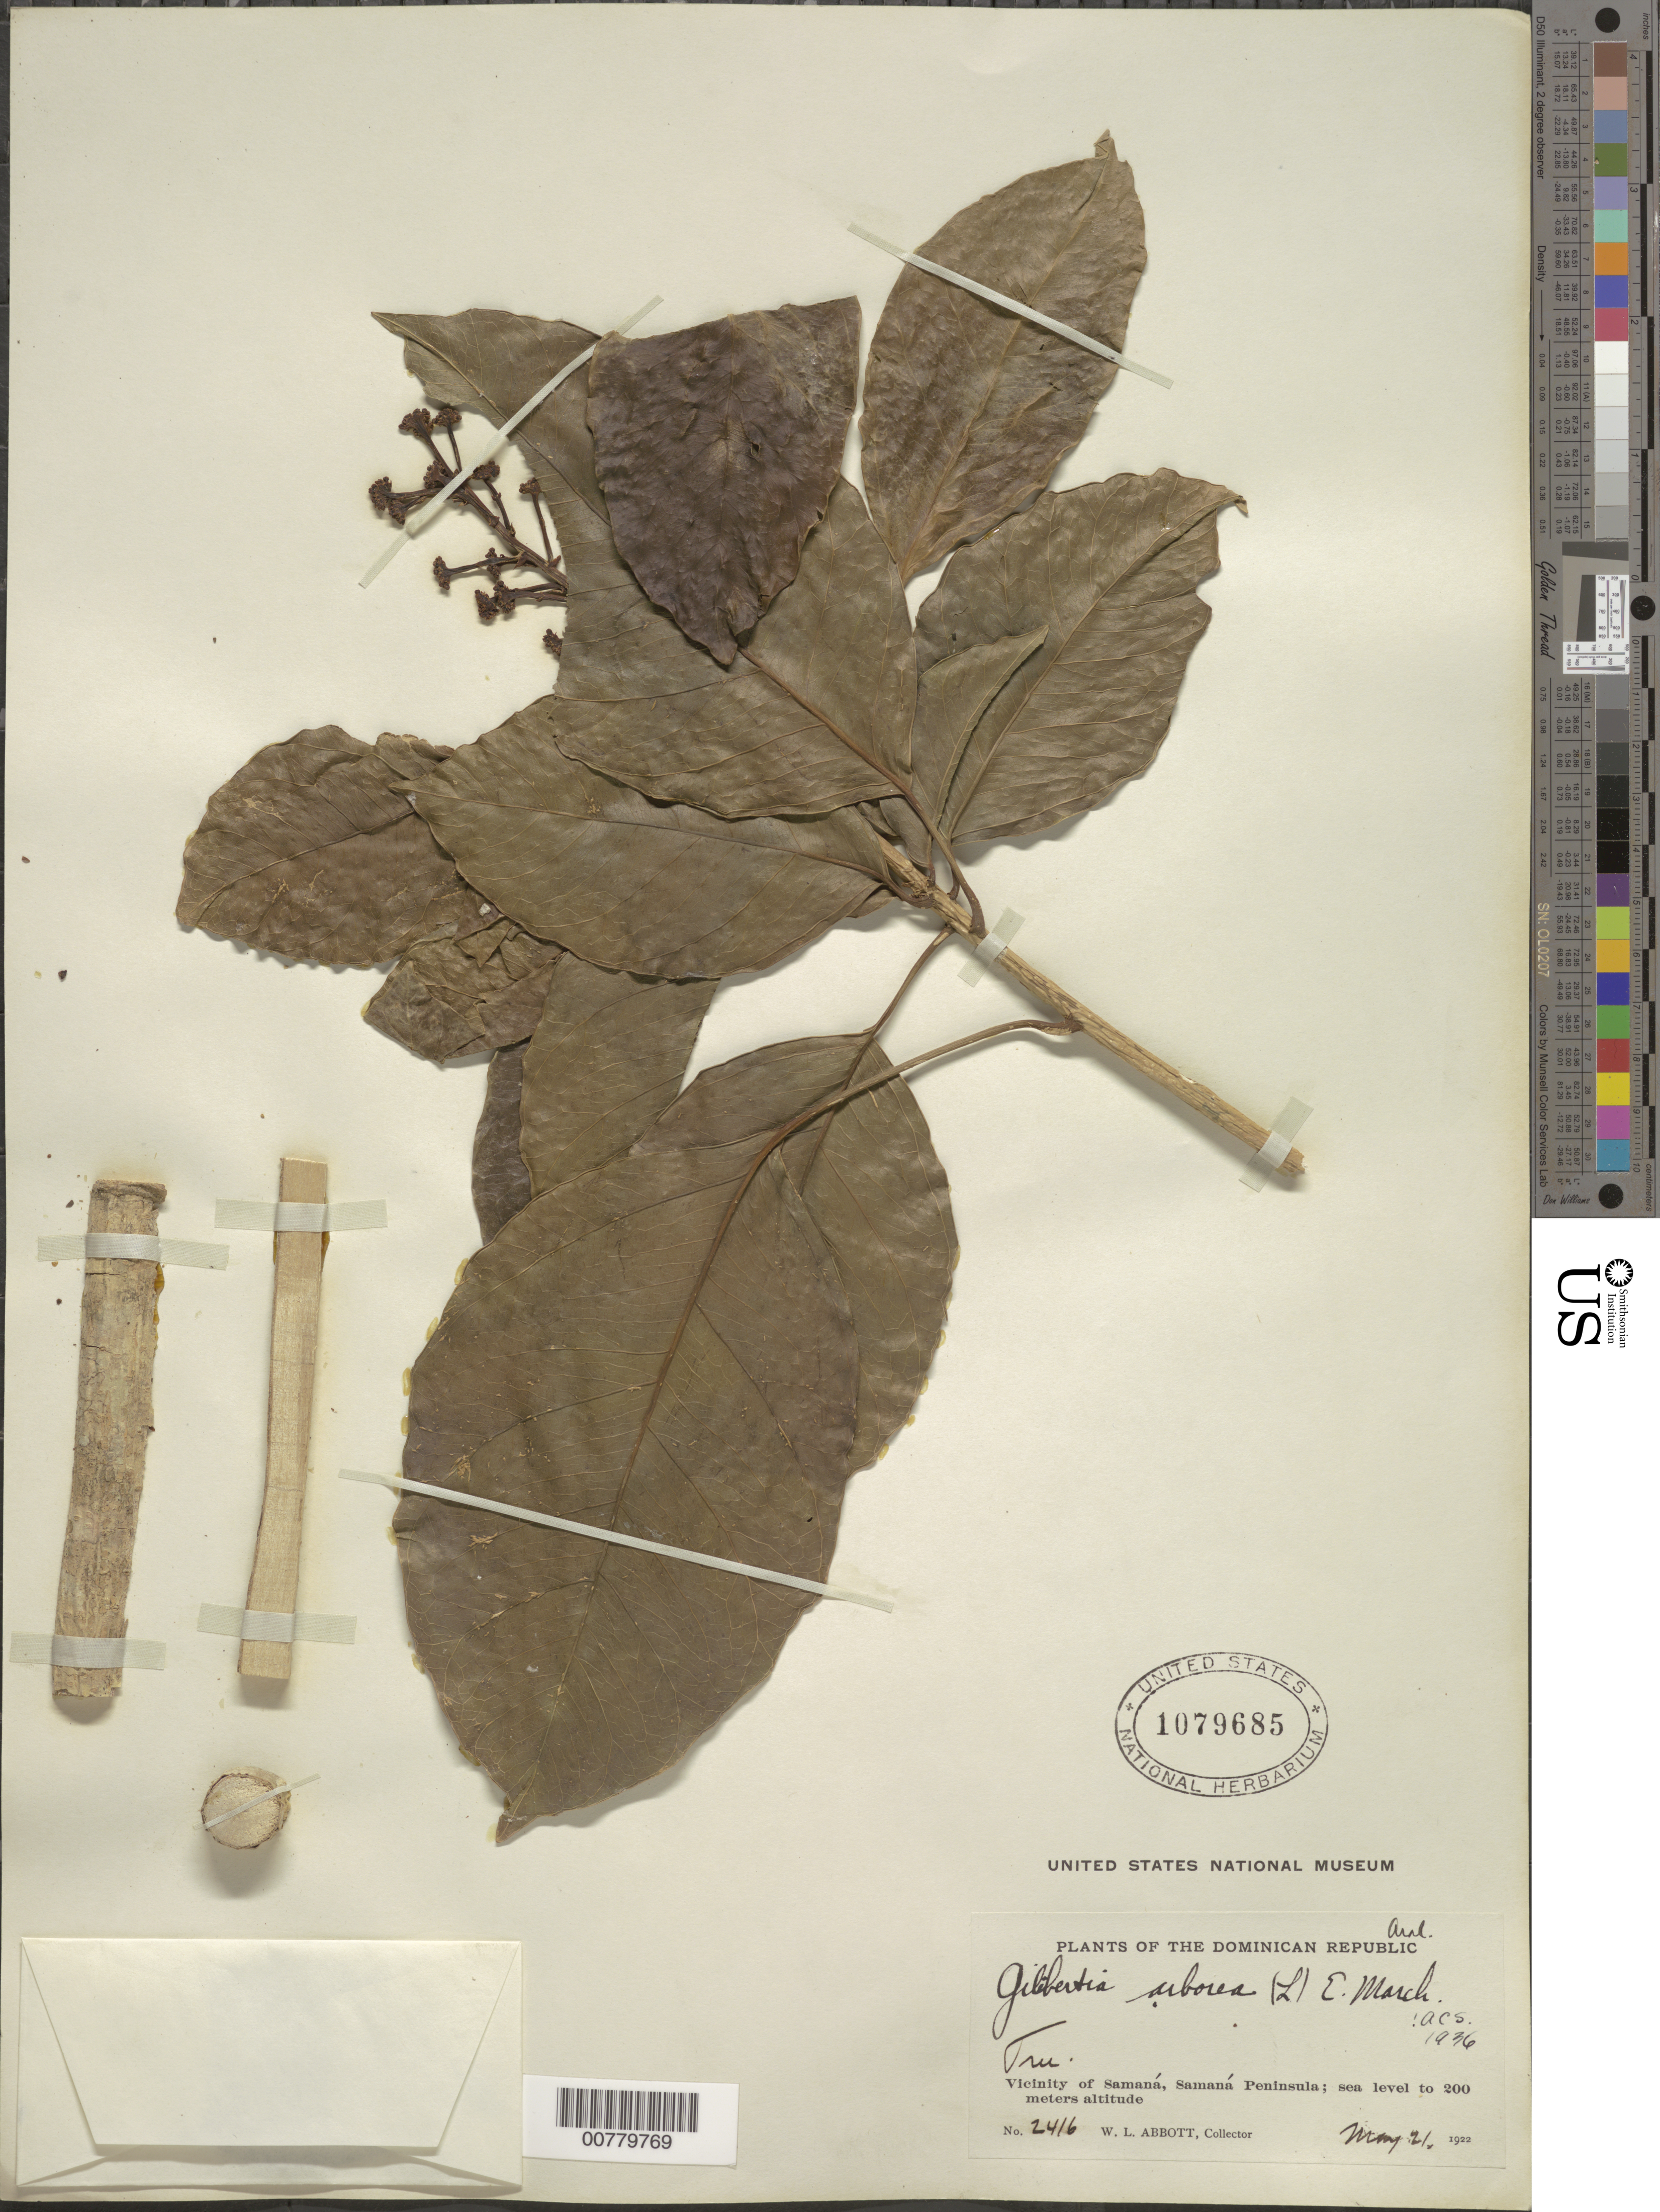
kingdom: Plantae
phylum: Tracheophyta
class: Magnoliopsida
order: Apiales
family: Araliaceae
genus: Dendropanax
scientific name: Dendropanax arboreus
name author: (L.) Decne. & Planch.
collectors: W. L. Abbott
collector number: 2416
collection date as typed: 21 May 1922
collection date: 1922-05-21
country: Dominican Republic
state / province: Samana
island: Hispaniola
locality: Samaná Peninsula, vicinity of Samaná.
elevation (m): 0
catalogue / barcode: US 1079685